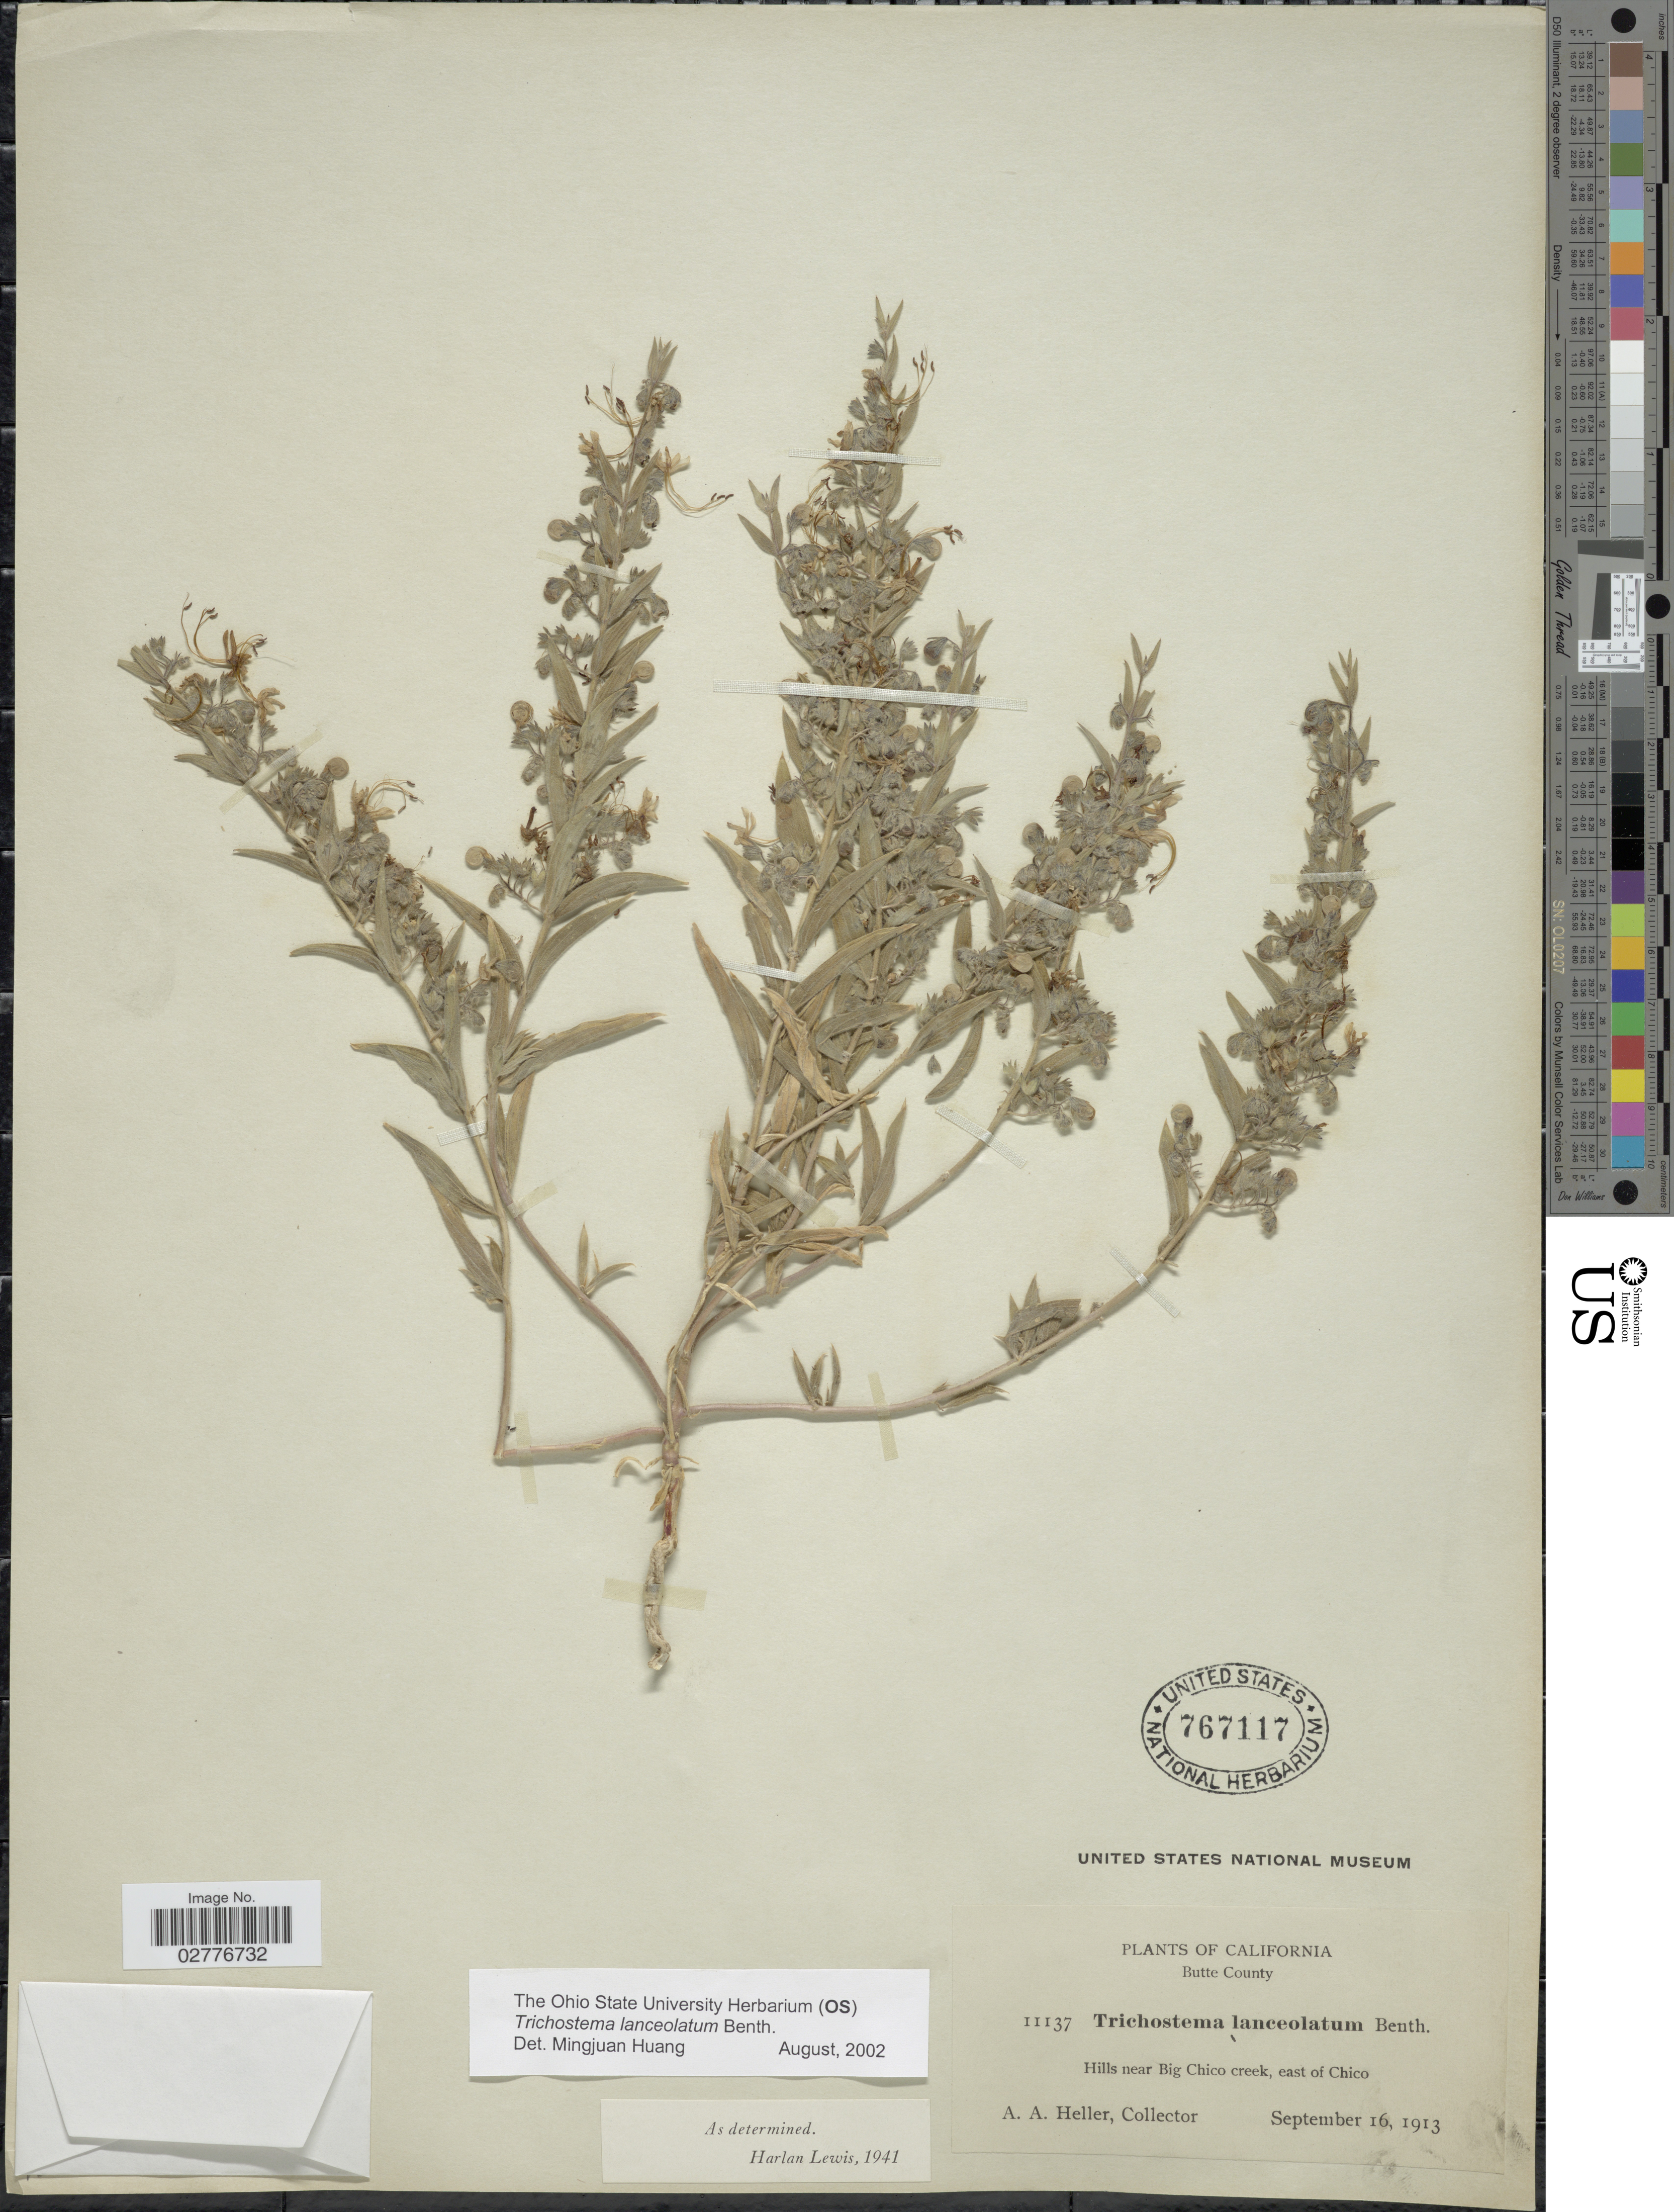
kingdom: Plantae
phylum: Tracheophyta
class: Magnoliopsida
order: Lamiales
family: Lamiaceae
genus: Trichostema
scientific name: Trichostema lanceolatum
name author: Benth.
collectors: A. A. Heller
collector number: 11137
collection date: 1913-09-16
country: United States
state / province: California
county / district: Butte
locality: Butte County. Hills near Big chico creek, east of Chico.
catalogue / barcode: US 767117